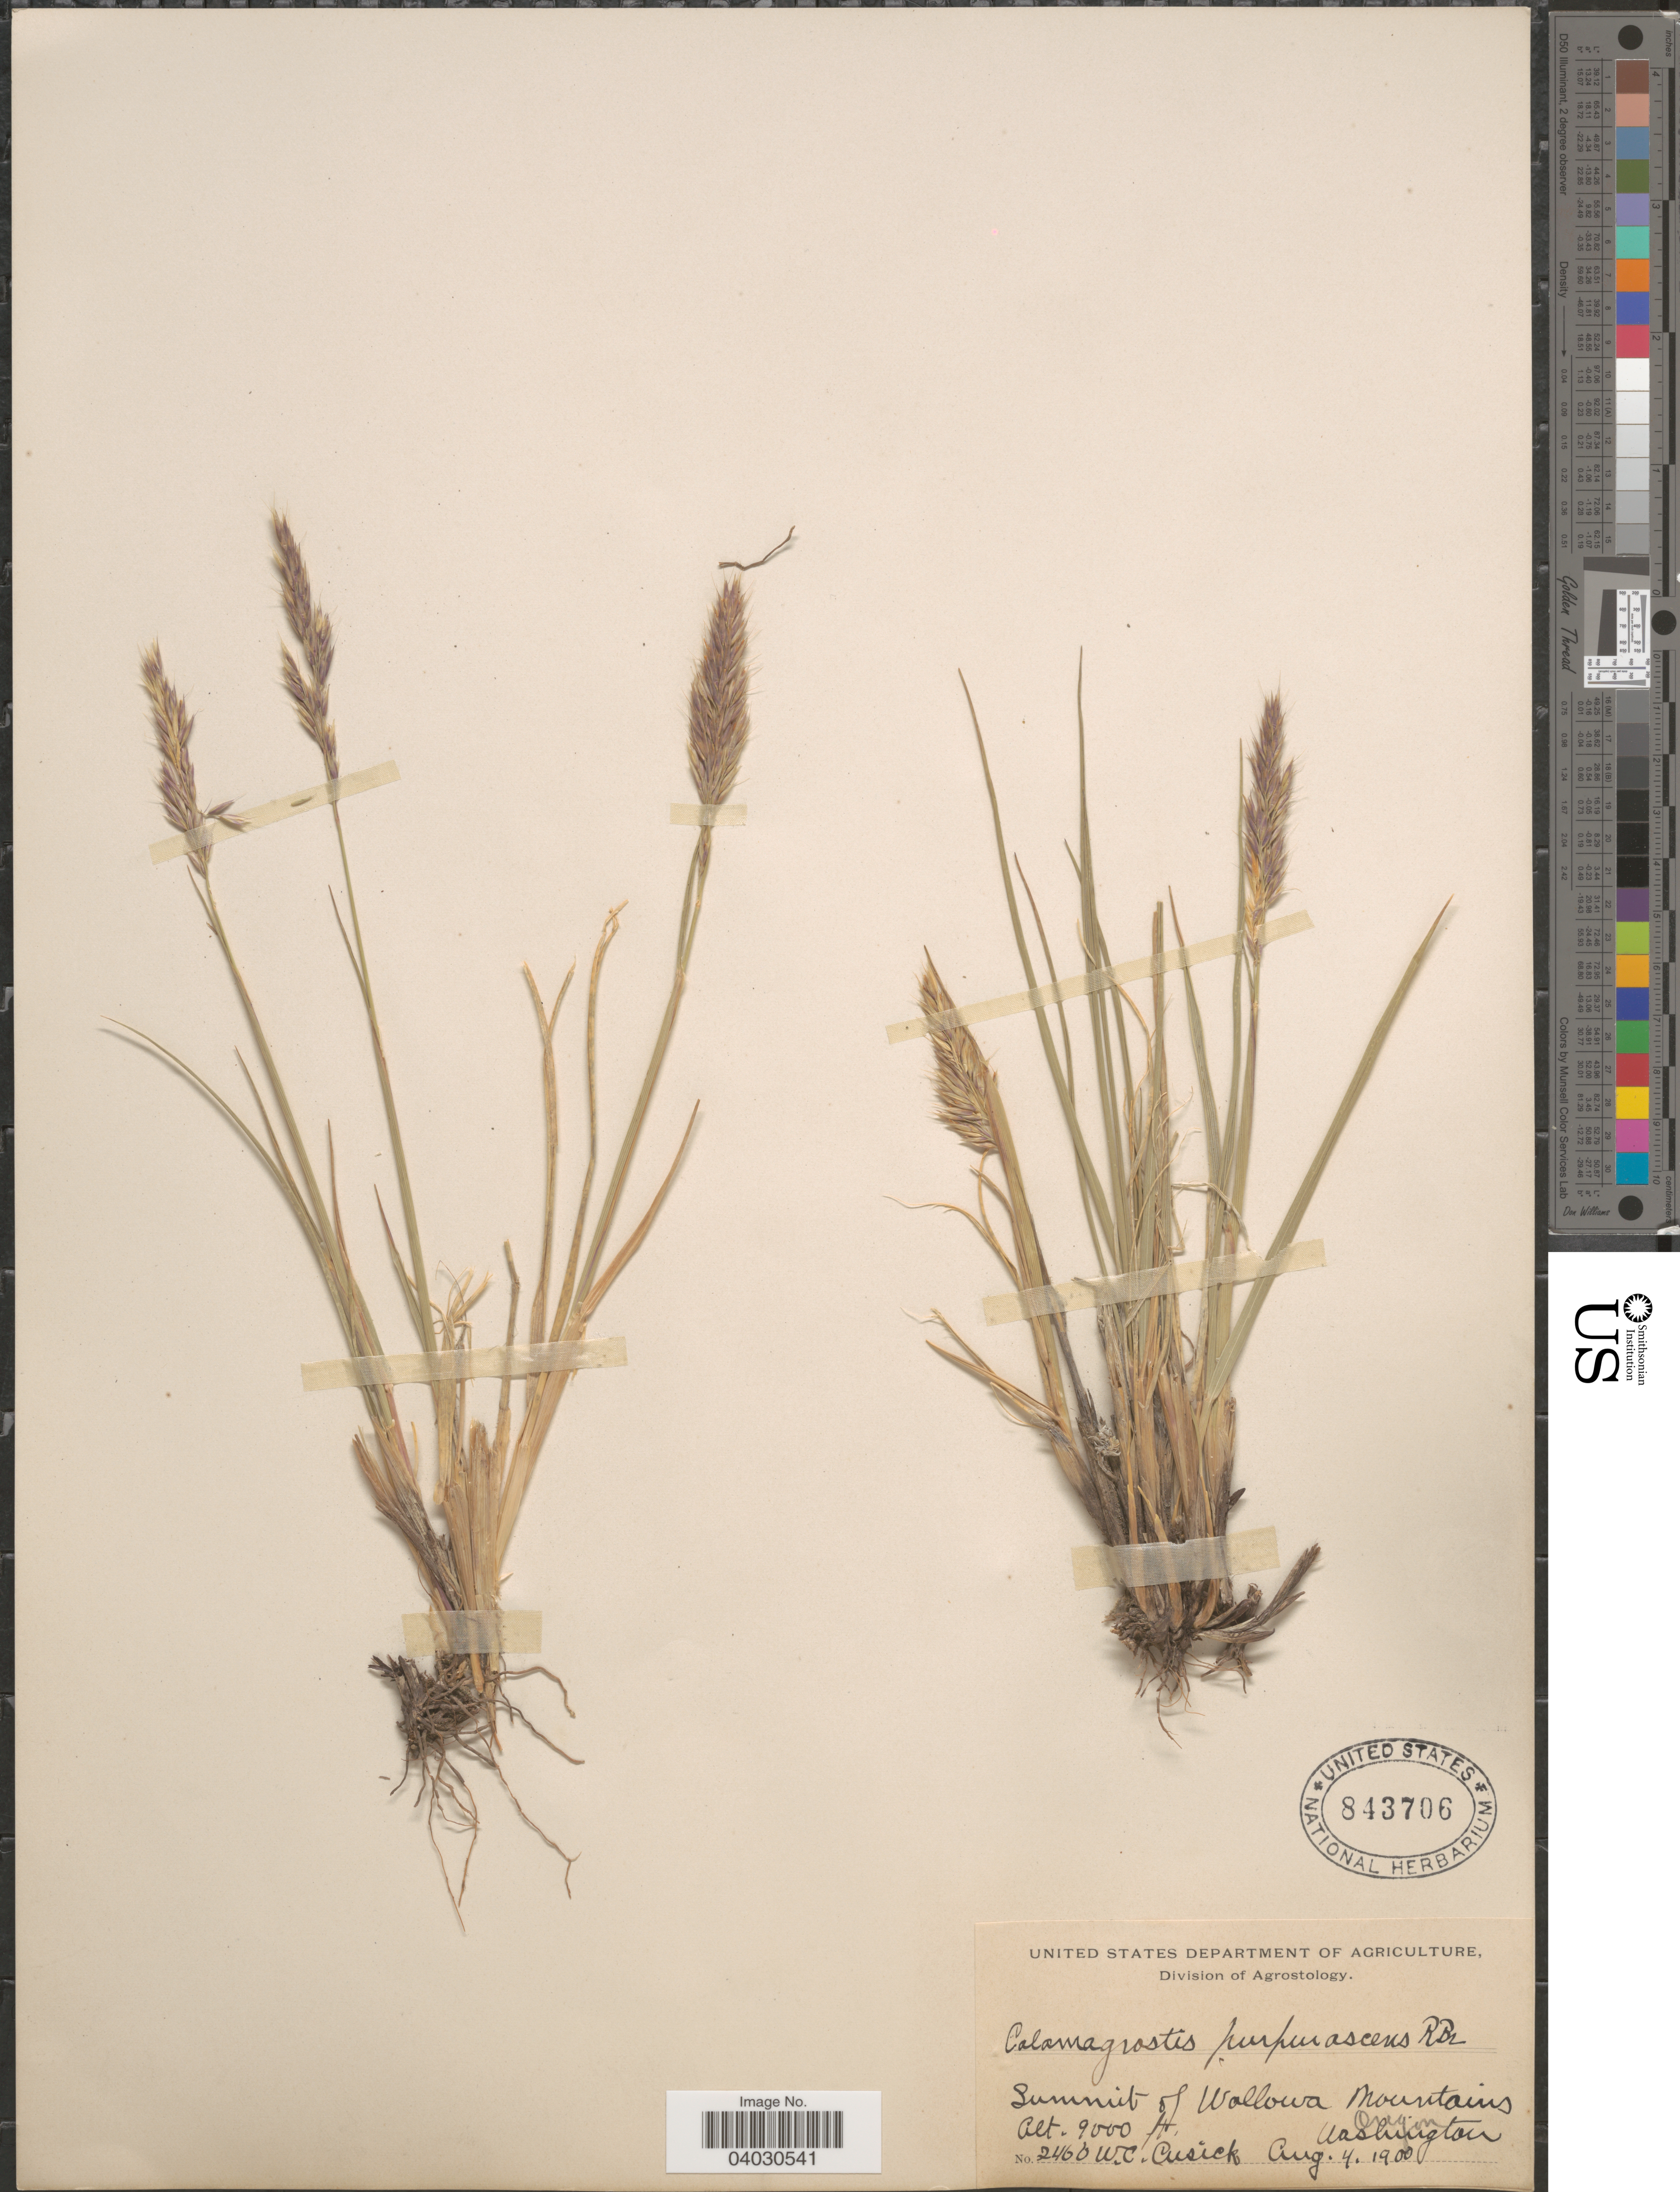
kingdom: Plantae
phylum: Tracheophyta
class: Liliopsida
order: Poales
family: Poaceae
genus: Calamagrostis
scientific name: Calamagrostis purpurascens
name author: R. Br.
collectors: W. C. Cusick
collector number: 2466*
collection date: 1900-08-04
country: United States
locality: Summit of Wallowa Mountains. Oregon. Washington.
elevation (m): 2743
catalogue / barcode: US 843706